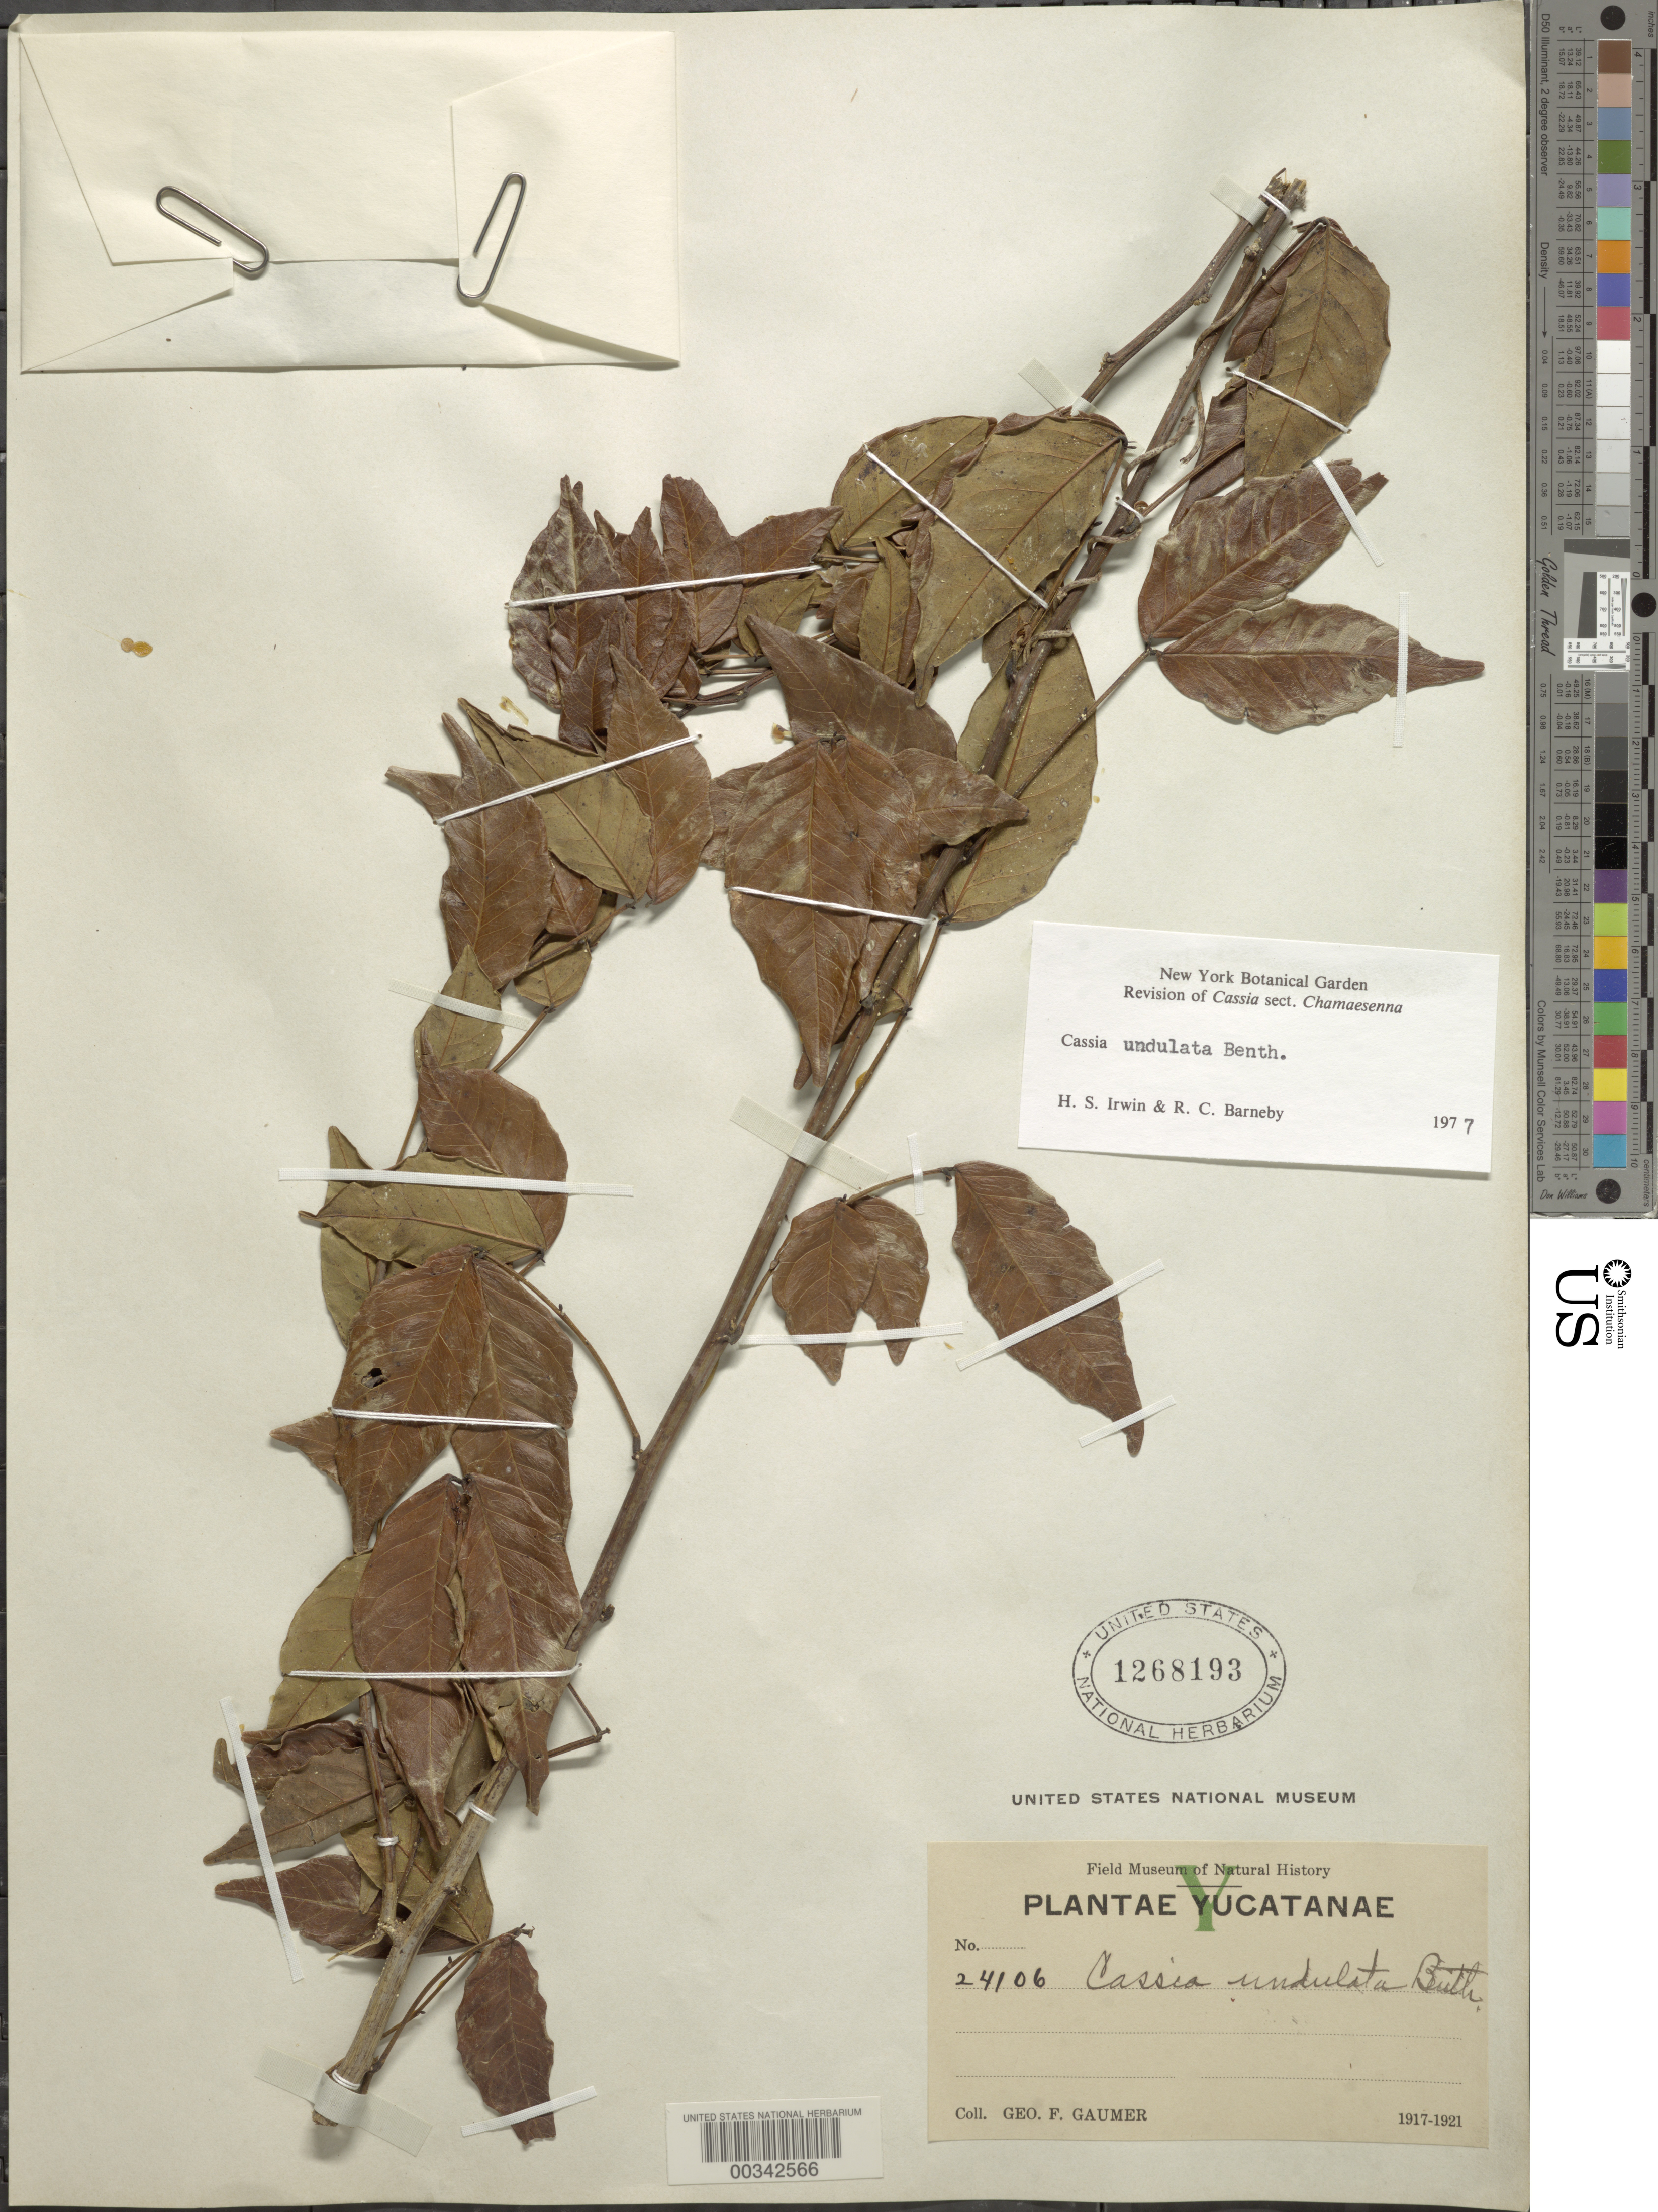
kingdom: Plantae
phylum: Tracheophyta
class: Magnoliopsida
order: Fabales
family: Fabaceae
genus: Senna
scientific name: Senna undulata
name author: (Benth.) H.S. Irwin & Barneby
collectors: G. F. Gaumer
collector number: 24106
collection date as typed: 1917 to -- -- 1921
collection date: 1917/1921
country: Mexico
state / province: Yucatán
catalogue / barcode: US 1268193